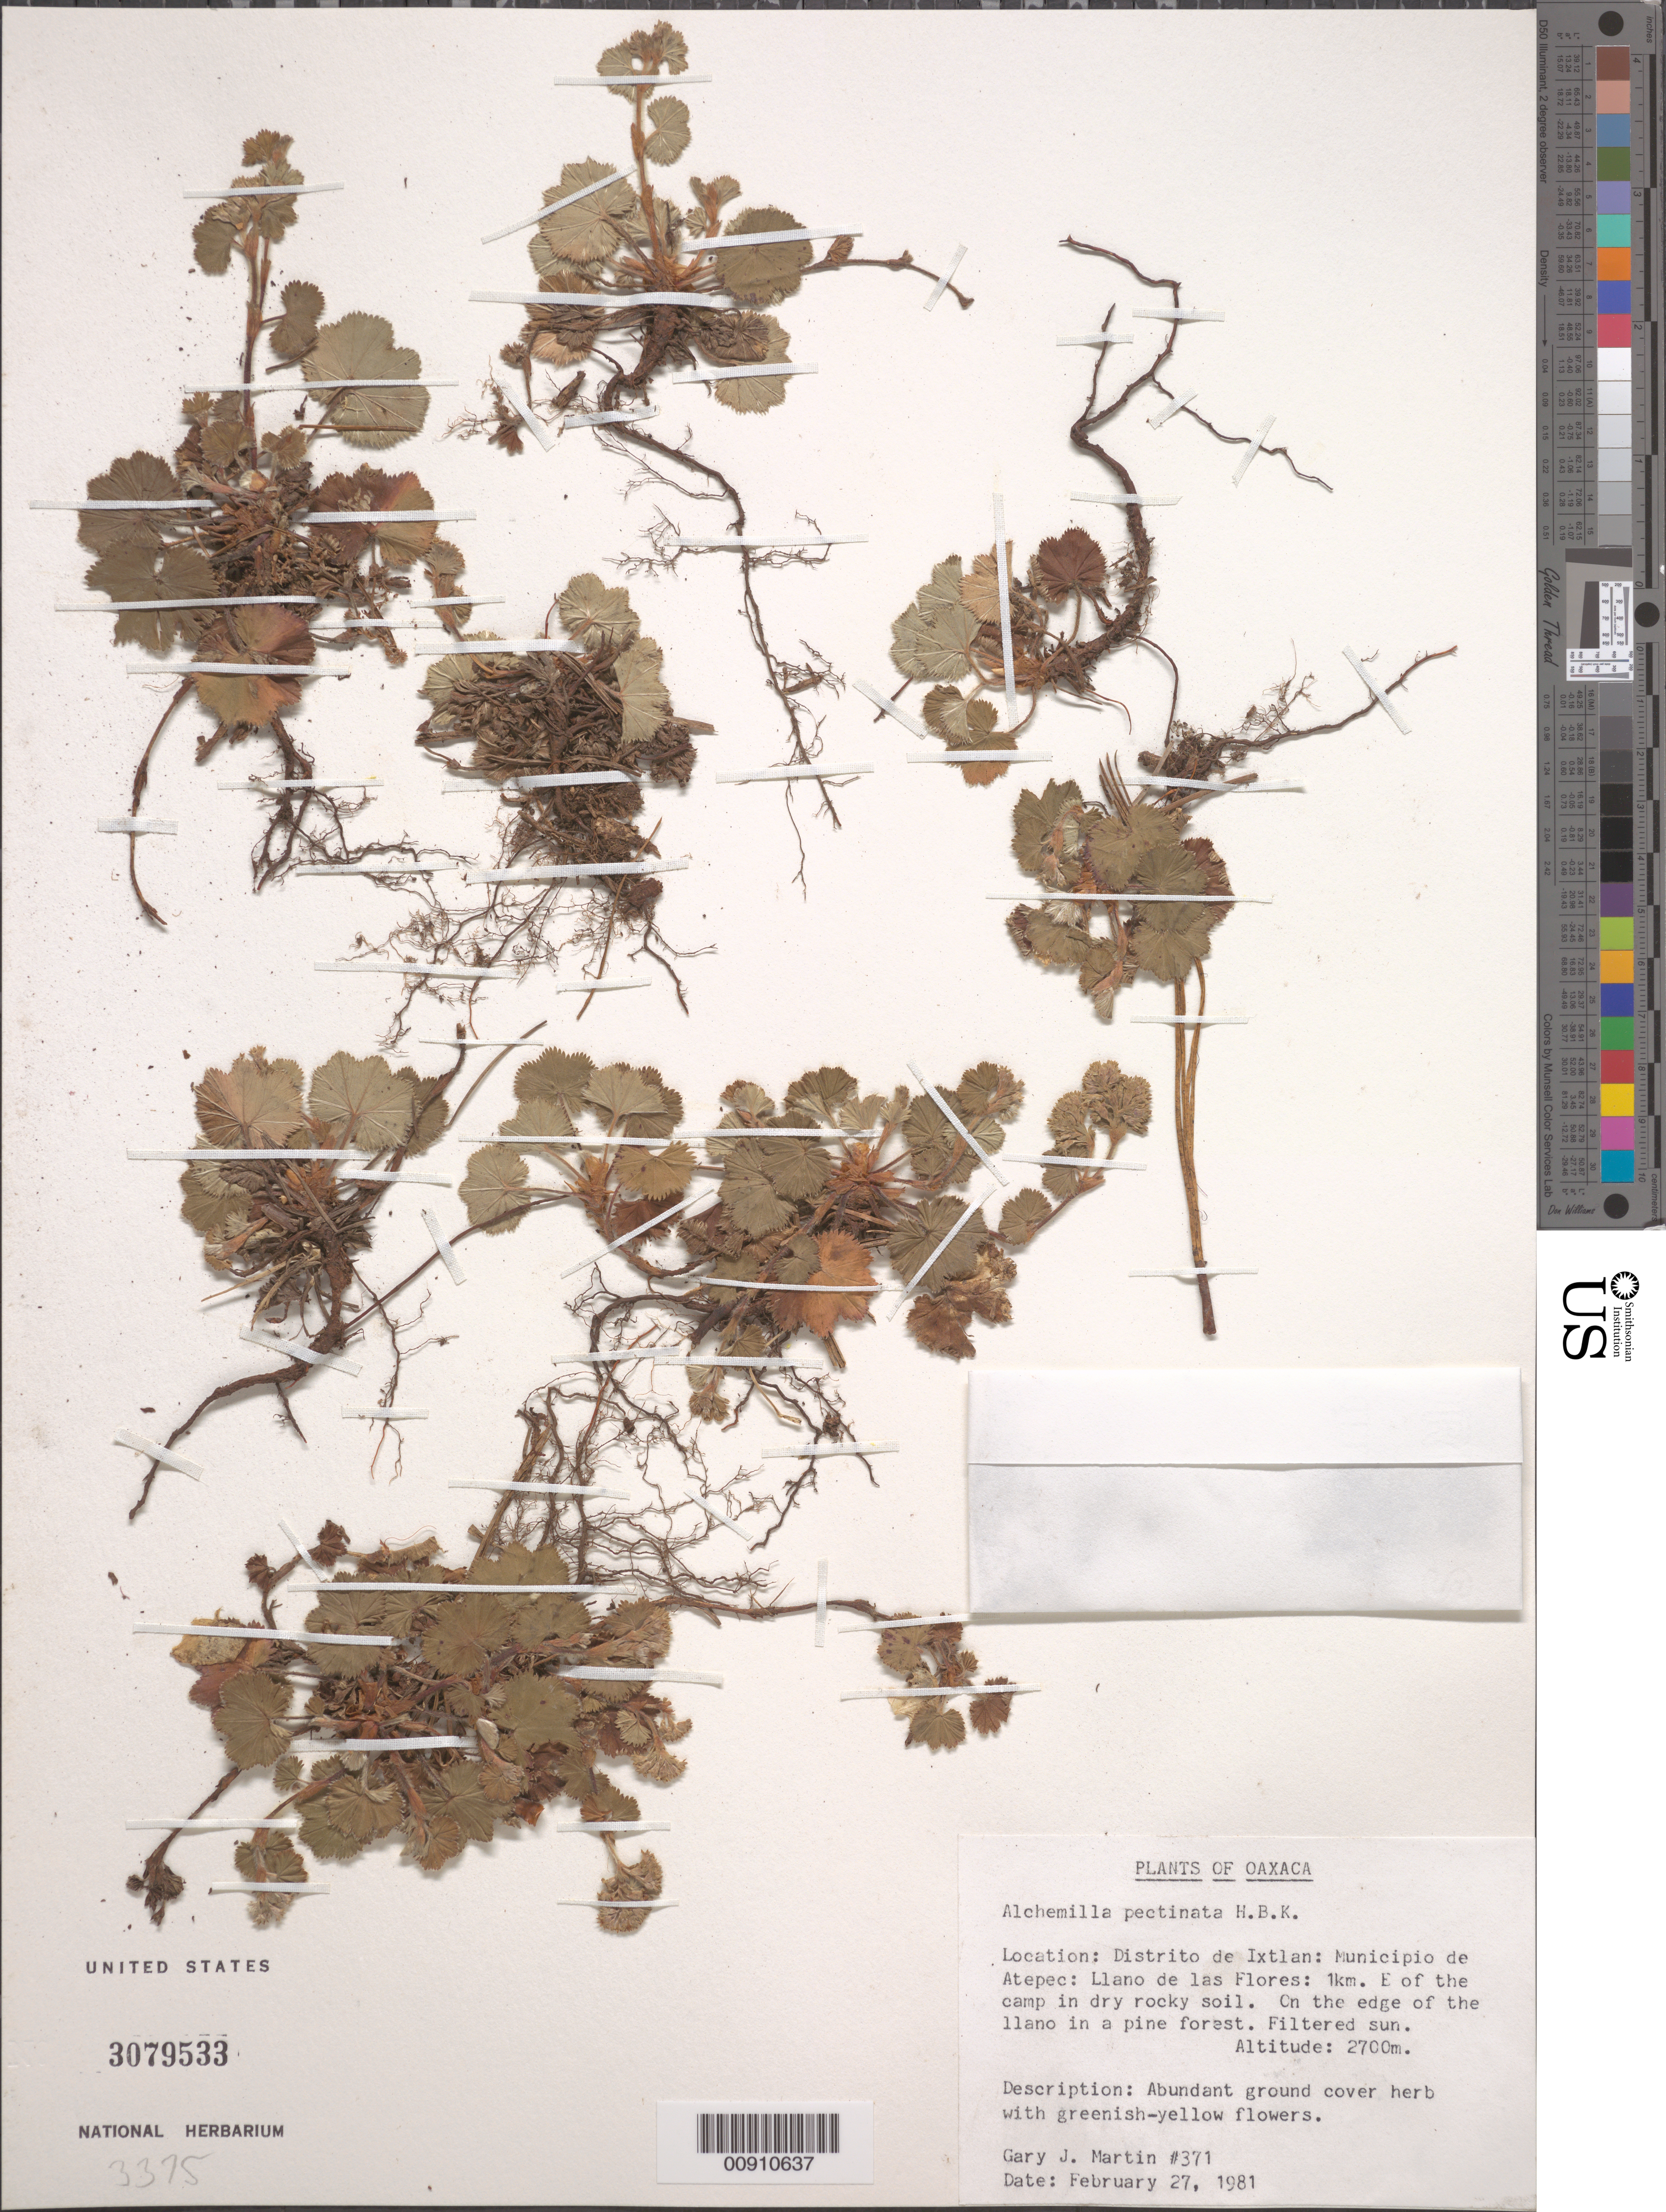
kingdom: Plantae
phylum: Tracheophyta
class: Magnoliopsida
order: Rosales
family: Rosaceae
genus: Lachemilla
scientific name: Lachemilla pectinata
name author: (Kunth) Rothm.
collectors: G. J. Martin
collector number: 371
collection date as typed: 27 Feb 1981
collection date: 1981-02-27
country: Mexico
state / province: Oaxaca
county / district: Ixtlán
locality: Distrito de Ixtlán: Municipio de Atepec: Llano de las Flores: 1 km. E of the camp.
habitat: In dry rocky soil. On the edge of the llano in a pine forest. Filtered sun.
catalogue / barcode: US 3079533